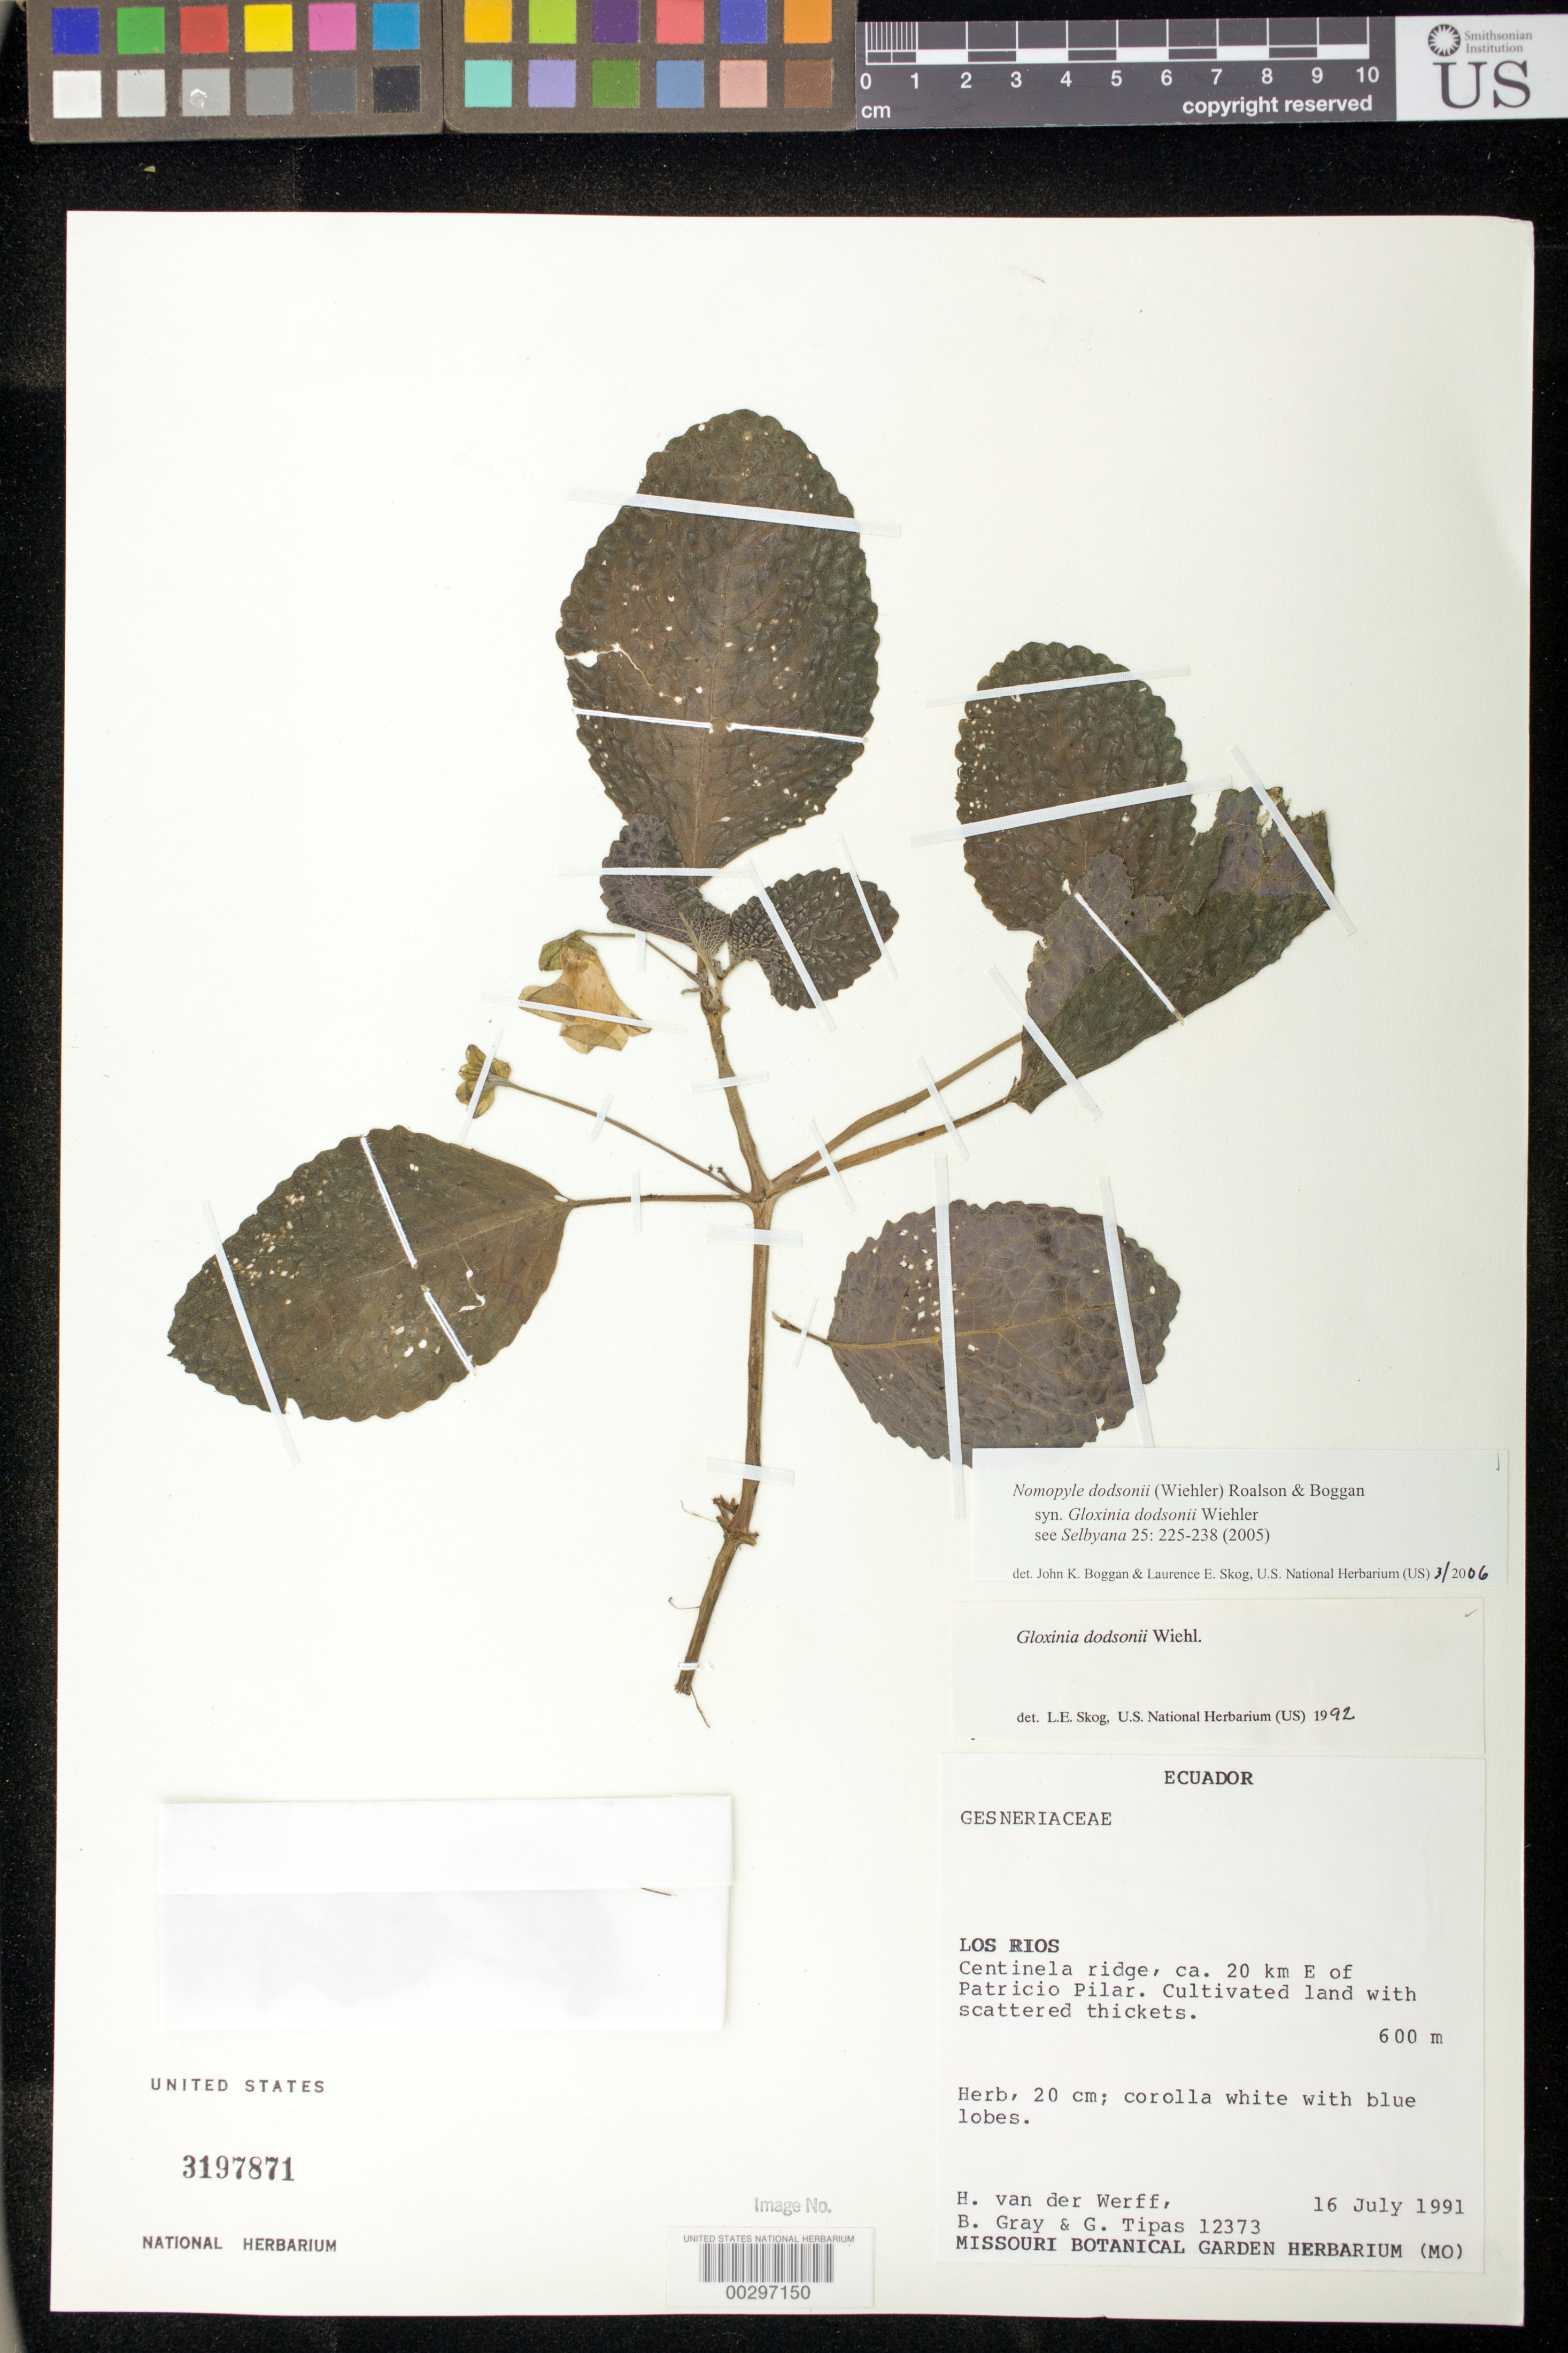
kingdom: Plantae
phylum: Tracheophyta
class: Magnoliopsida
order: Lamiales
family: Gesneriaceae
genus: Nomopyle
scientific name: Nomopyle dodsonii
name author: (Wiehler) Roalson & Boggan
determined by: Boggan, J. K.; Skog, L. E.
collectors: H. van der Werff, B. Gray & G. Tipas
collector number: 12373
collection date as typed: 16 Jul 1991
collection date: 1991-07-16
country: Ecuador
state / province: Los Ríos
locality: Centinela ridge, ca. 20 km E of Patricio Pilar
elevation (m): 600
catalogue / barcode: US 3197871